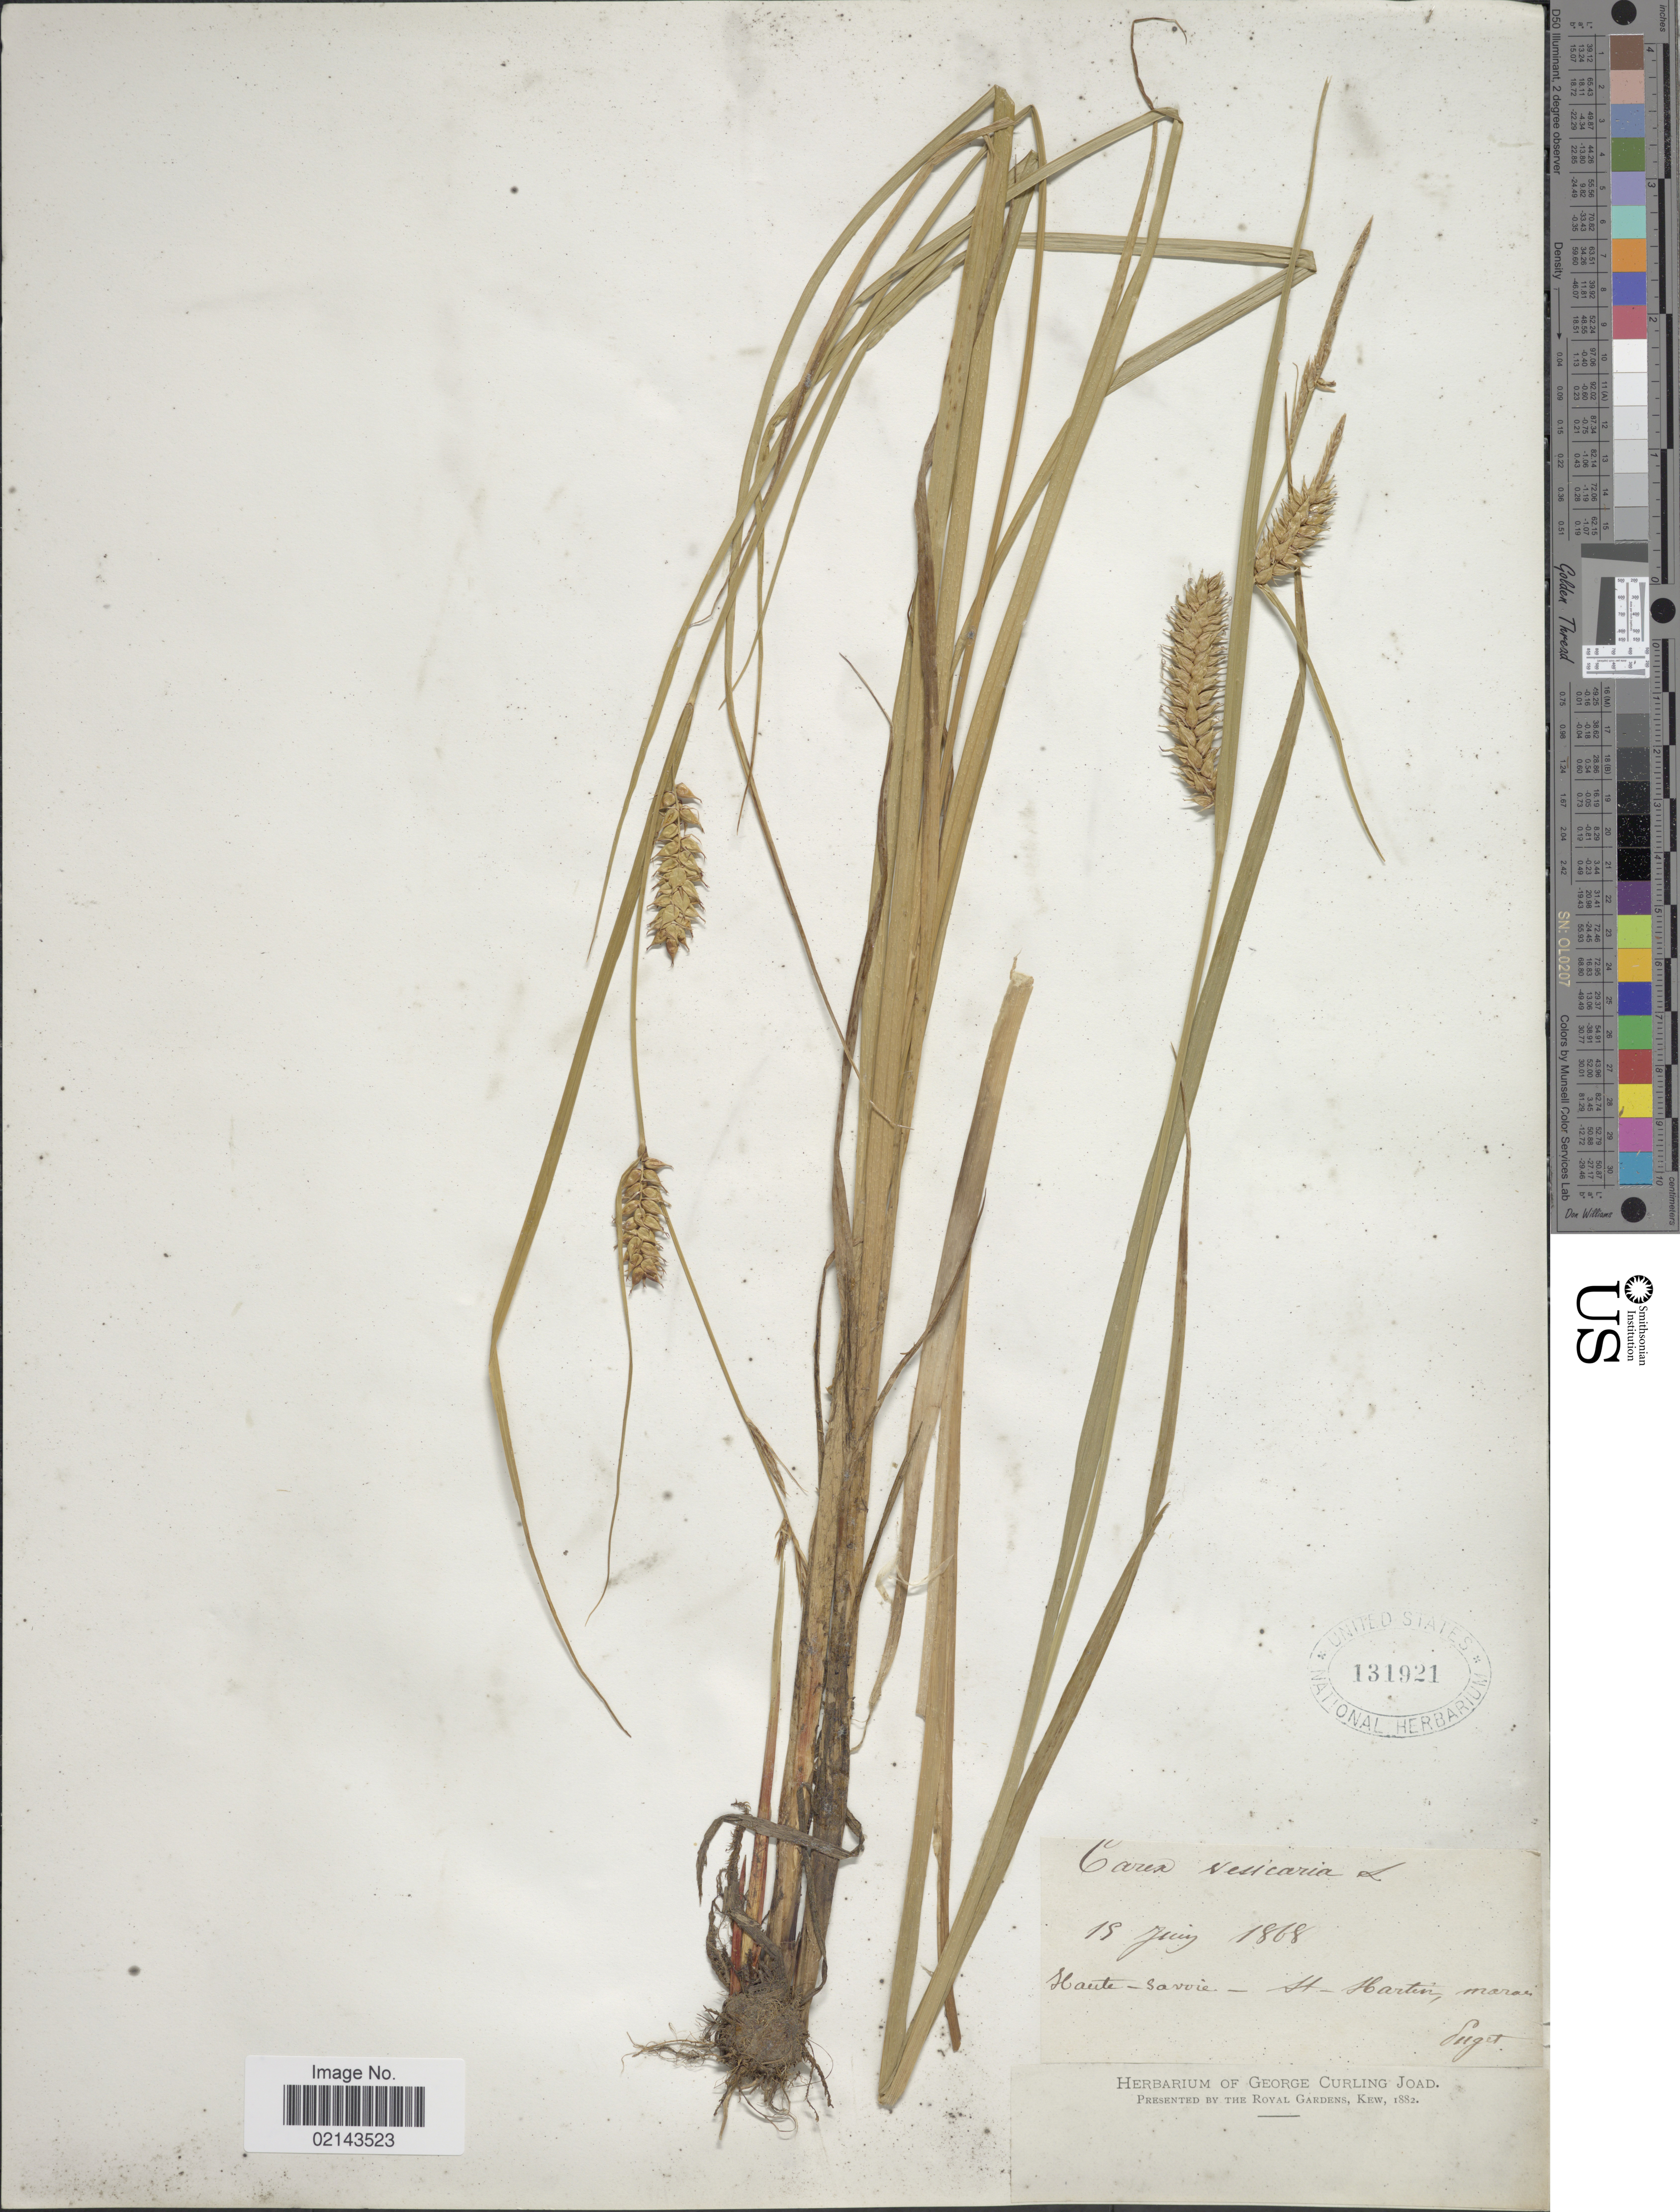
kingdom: Plantae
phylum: Tracheophyta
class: Liliopsida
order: Poales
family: Cyperaceae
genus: Carex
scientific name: Carex vesicaria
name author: L.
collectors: -. Puget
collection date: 1868-06-19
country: France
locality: Haute - Savoie - St Hartin, margin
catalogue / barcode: US 131921